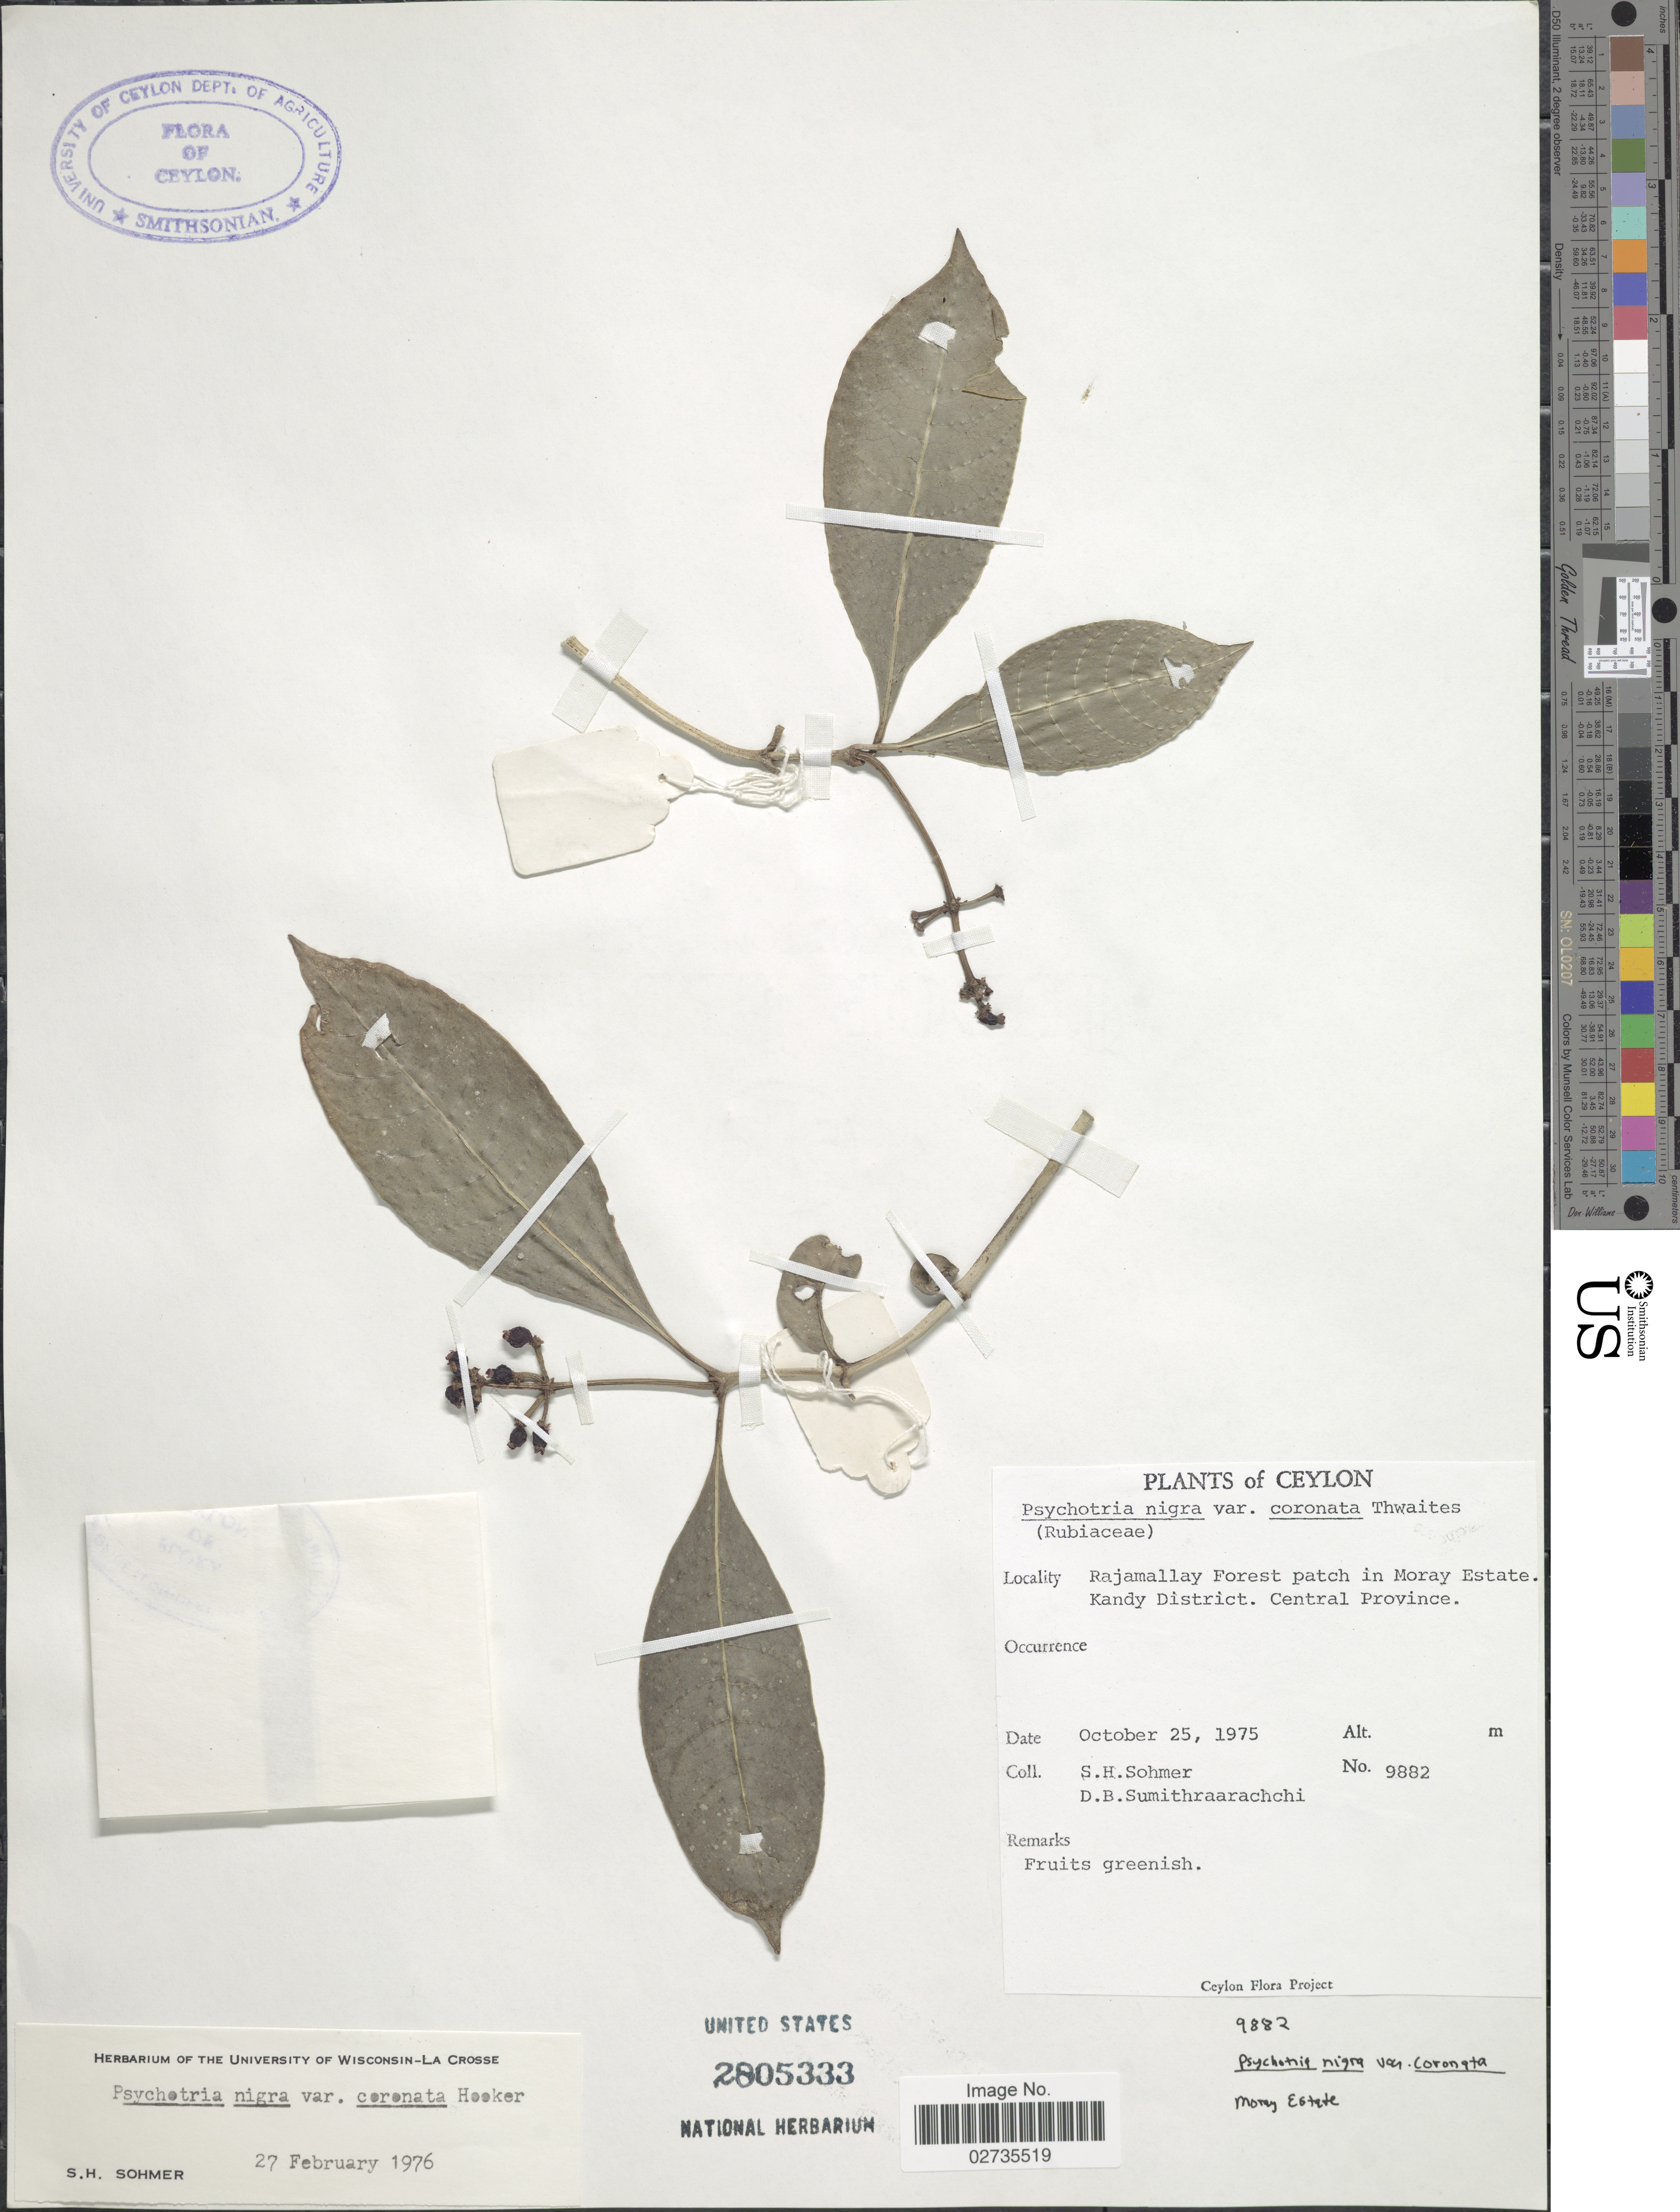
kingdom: Plantae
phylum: Tracheophyta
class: Magnoliopsida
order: Gentianales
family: Rubiaceae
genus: Psychotria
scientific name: Psychotria nigra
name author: (Gaertn.) Alston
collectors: S. H. Sohmer & D. B. Sumithraarachchi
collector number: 9882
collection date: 1975-10-25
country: Sri Lanka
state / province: Central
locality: Ceylon. Rajamallay Forest patch in Moray Estate. Kandy District.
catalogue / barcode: US 2805333